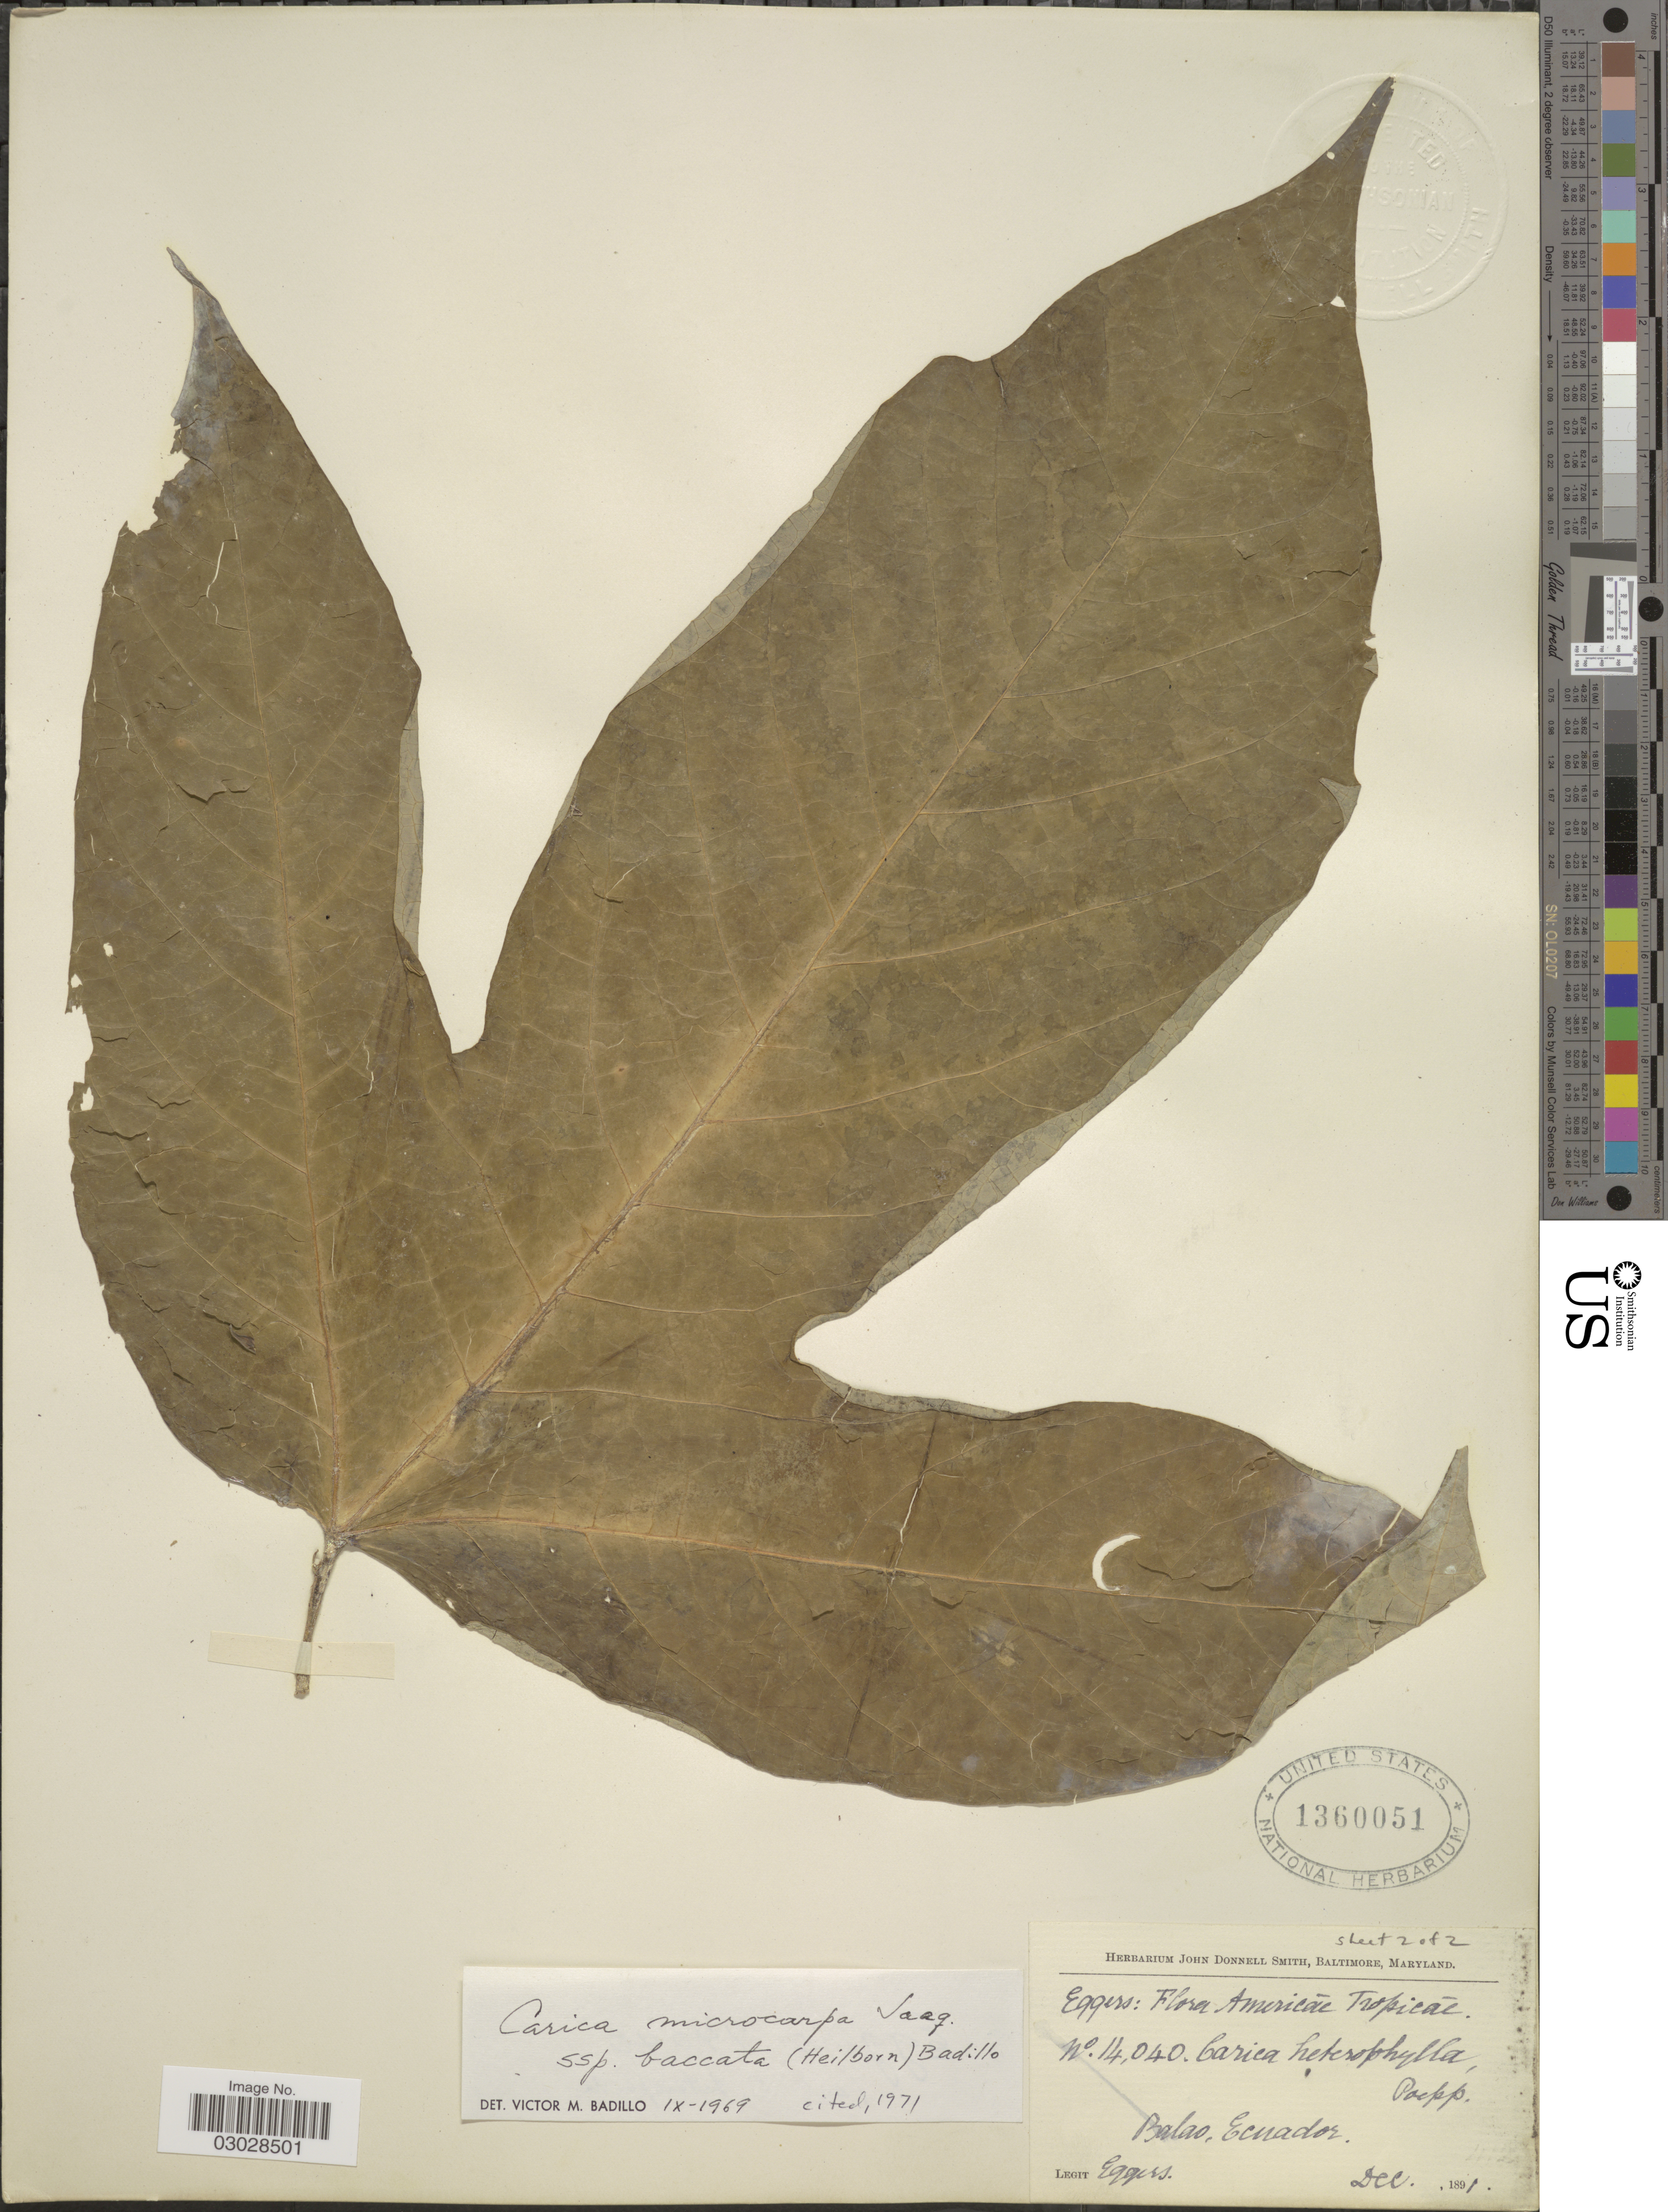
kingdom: Plantae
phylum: Tracheophyta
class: Magnoliopsida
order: Brassicales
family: Caricaceae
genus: Vasconcellea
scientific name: Vasconcellea microcarpa subsp. baccata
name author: (Heilborn) V.M. Badillo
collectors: -. Eggers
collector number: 14040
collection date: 1891-12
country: Ecuador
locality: Americáe Tropicaé, Balao.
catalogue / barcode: US 1360051